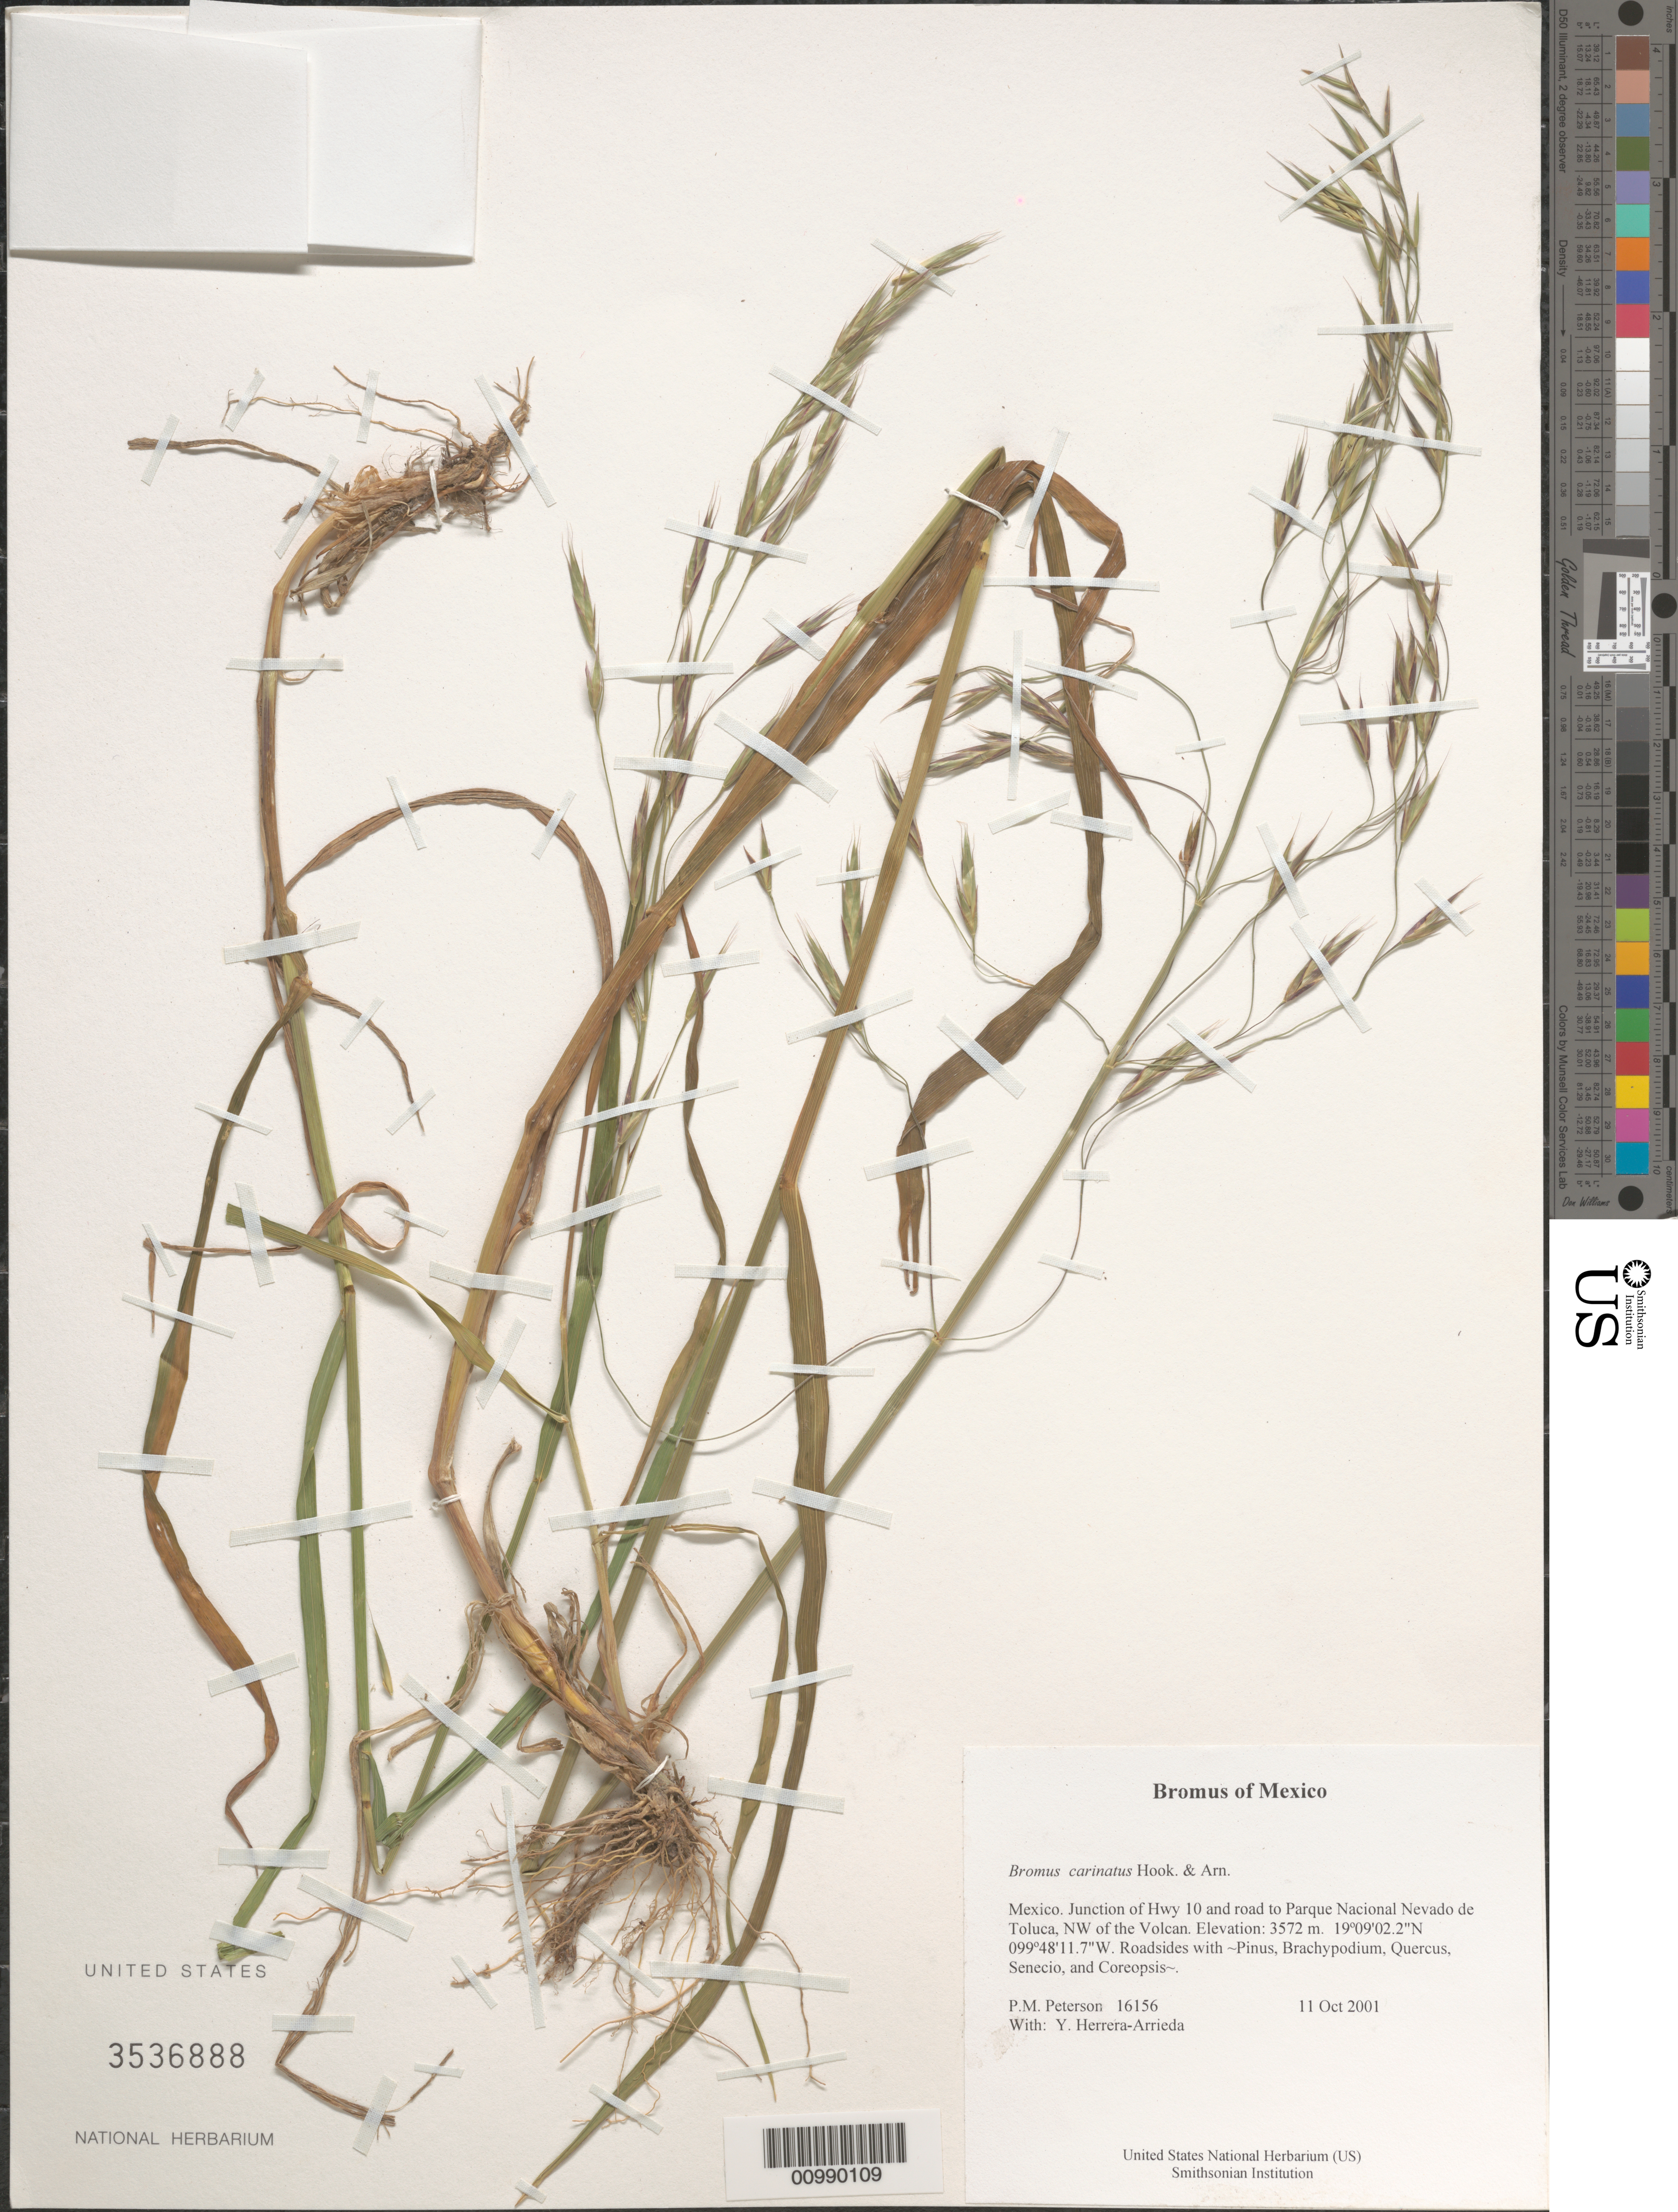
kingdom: Plantae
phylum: Tracheophyta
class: Liliopsida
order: Poales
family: Poaceae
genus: Bromus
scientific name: Bromus carinatus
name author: Hook. & Arn.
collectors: P. M. Peterson & Y. Herrera Arrieta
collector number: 16156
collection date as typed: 11 Oct 2001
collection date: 2001-10-11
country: Mexico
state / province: México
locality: Junction of Hwy 10 and road to Parque Nacional Nevado de Toluca, NW of the Volcan.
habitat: Roadsides with ~Pinus, Brachypodium, Quercus, Senecio, and Coreopsis~.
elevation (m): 3572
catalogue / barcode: US 3536888